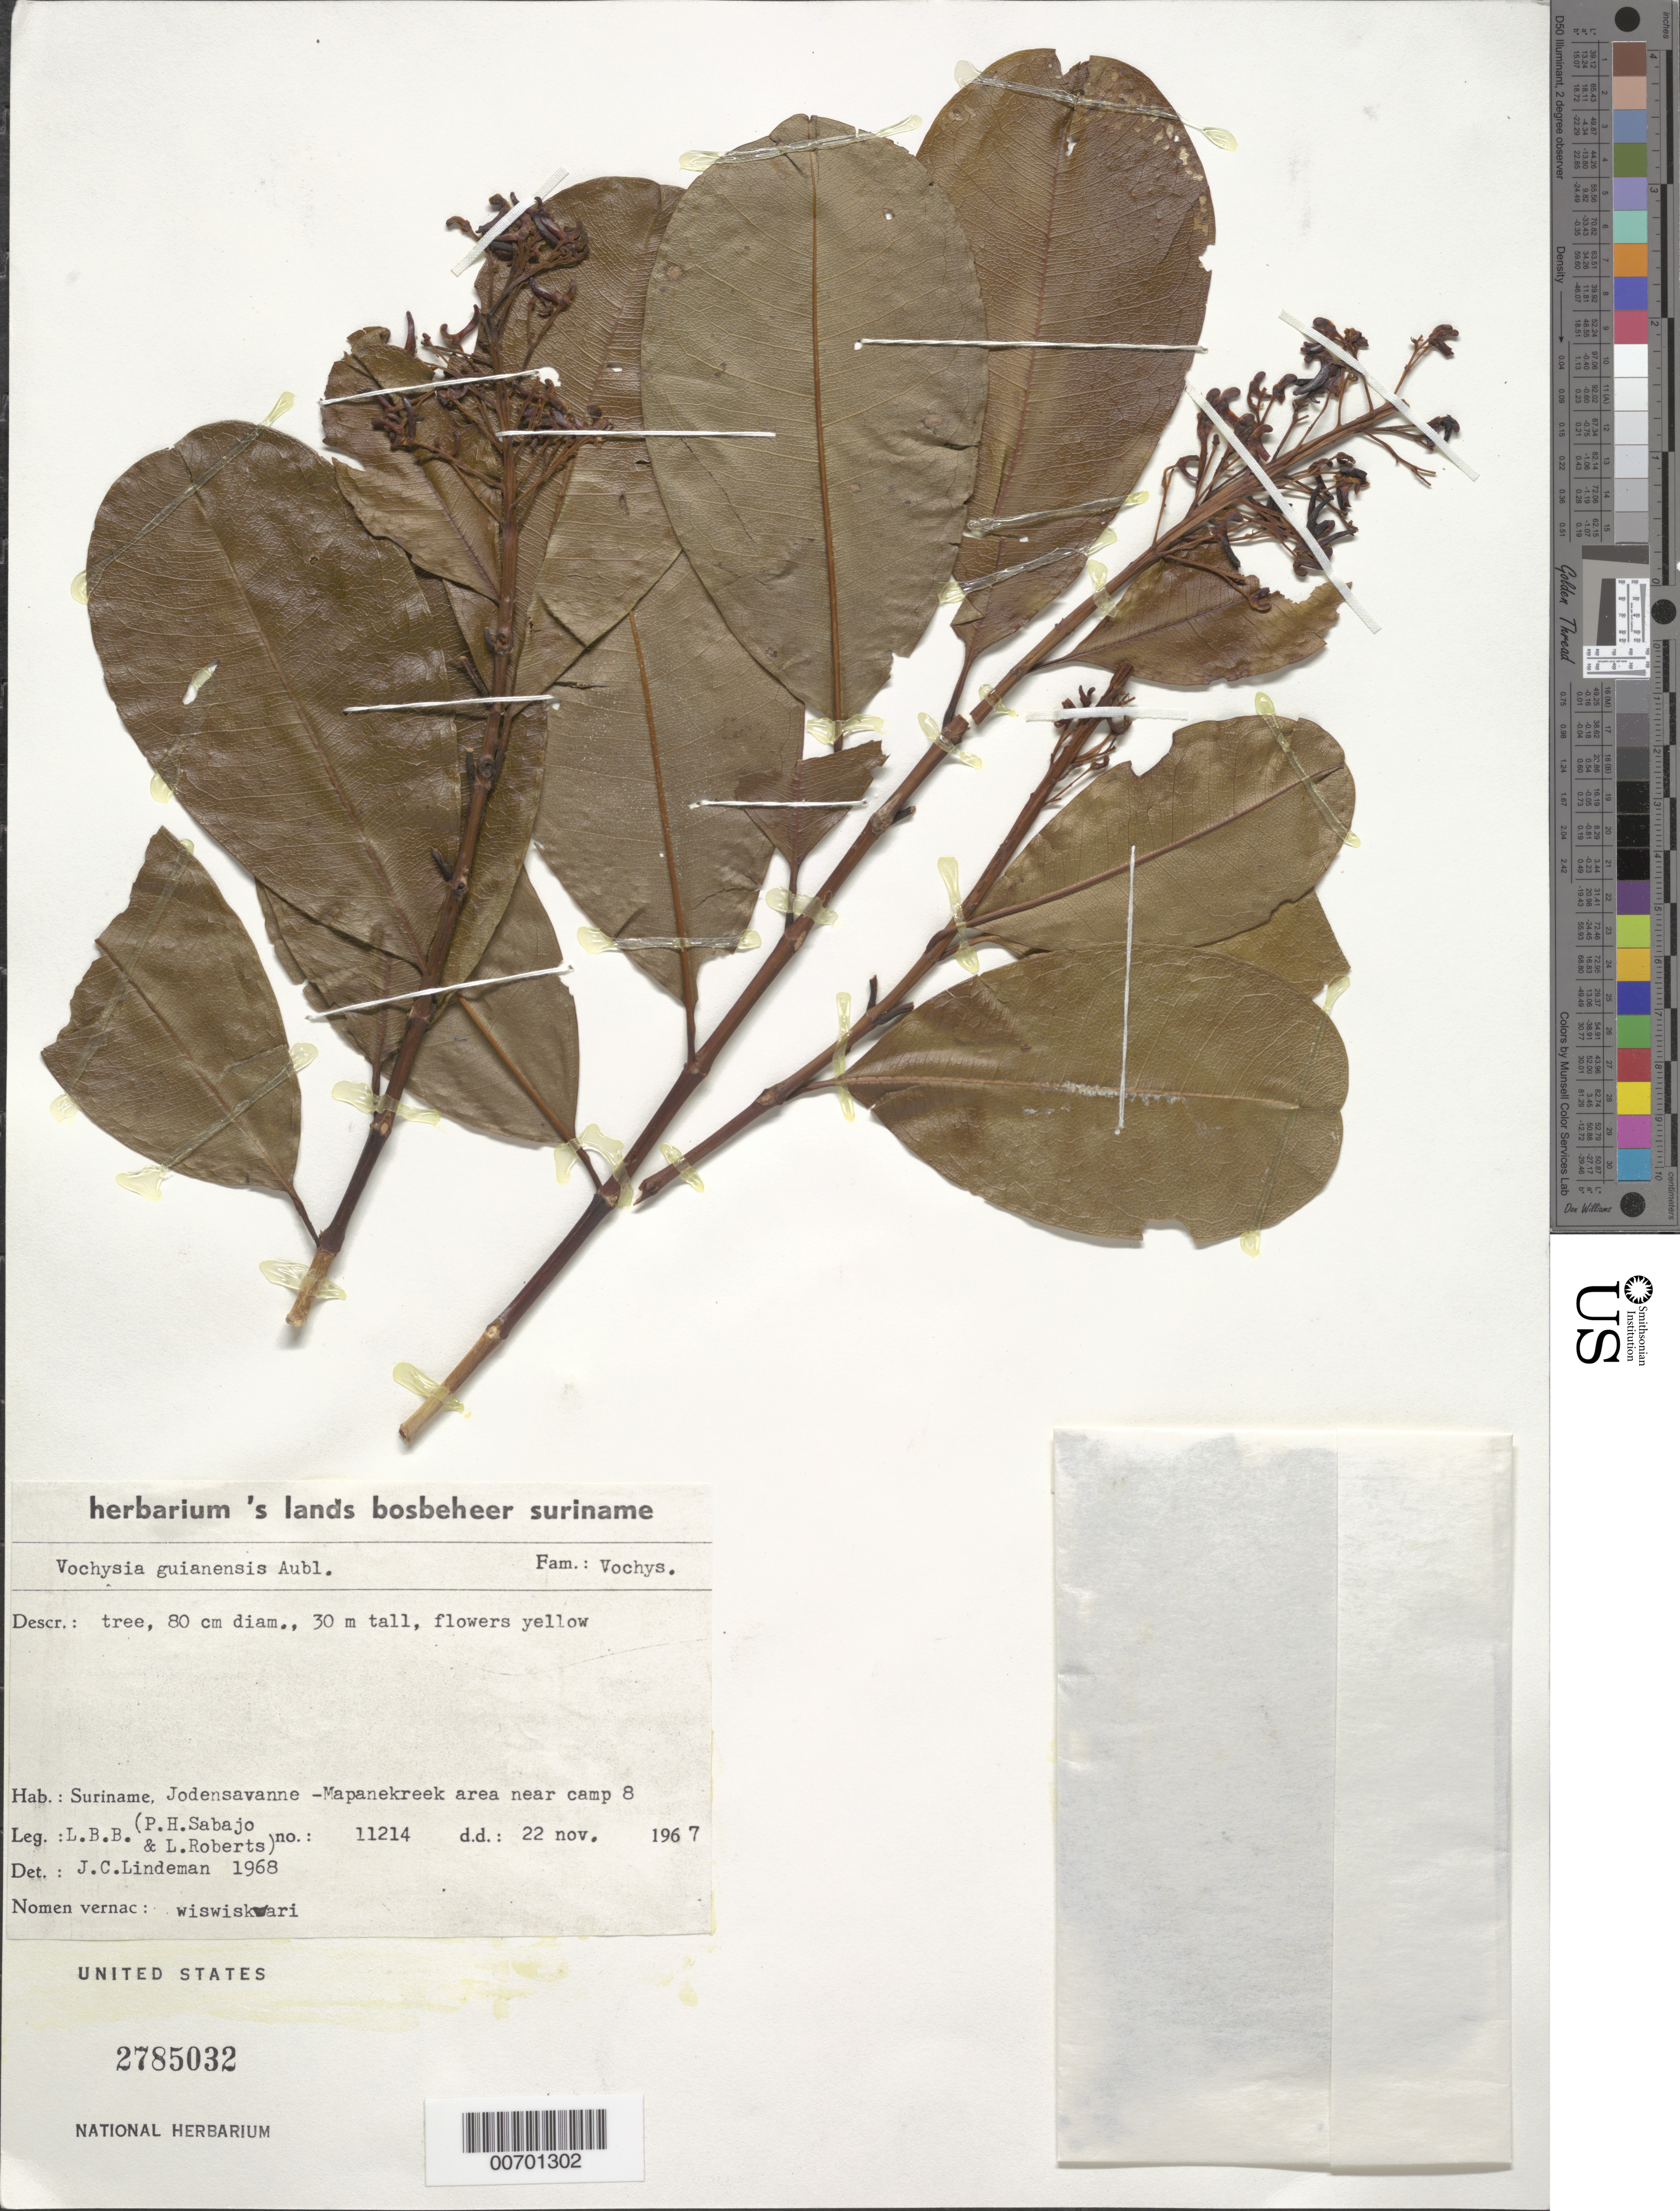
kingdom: Plantae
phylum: Tracheophyta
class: Magnoliopsida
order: Myrtales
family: Vochysiaceae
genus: Vochysia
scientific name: Vochysia guianensis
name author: Aubl.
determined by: Lindeman, J. C.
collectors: P. Sabajo & L. Roberts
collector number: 11214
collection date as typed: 22-Nov-67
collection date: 1967-11-22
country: Suriname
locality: Jodensavanne-Mapane kreek area, road to camp 8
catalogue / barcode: US 2785032